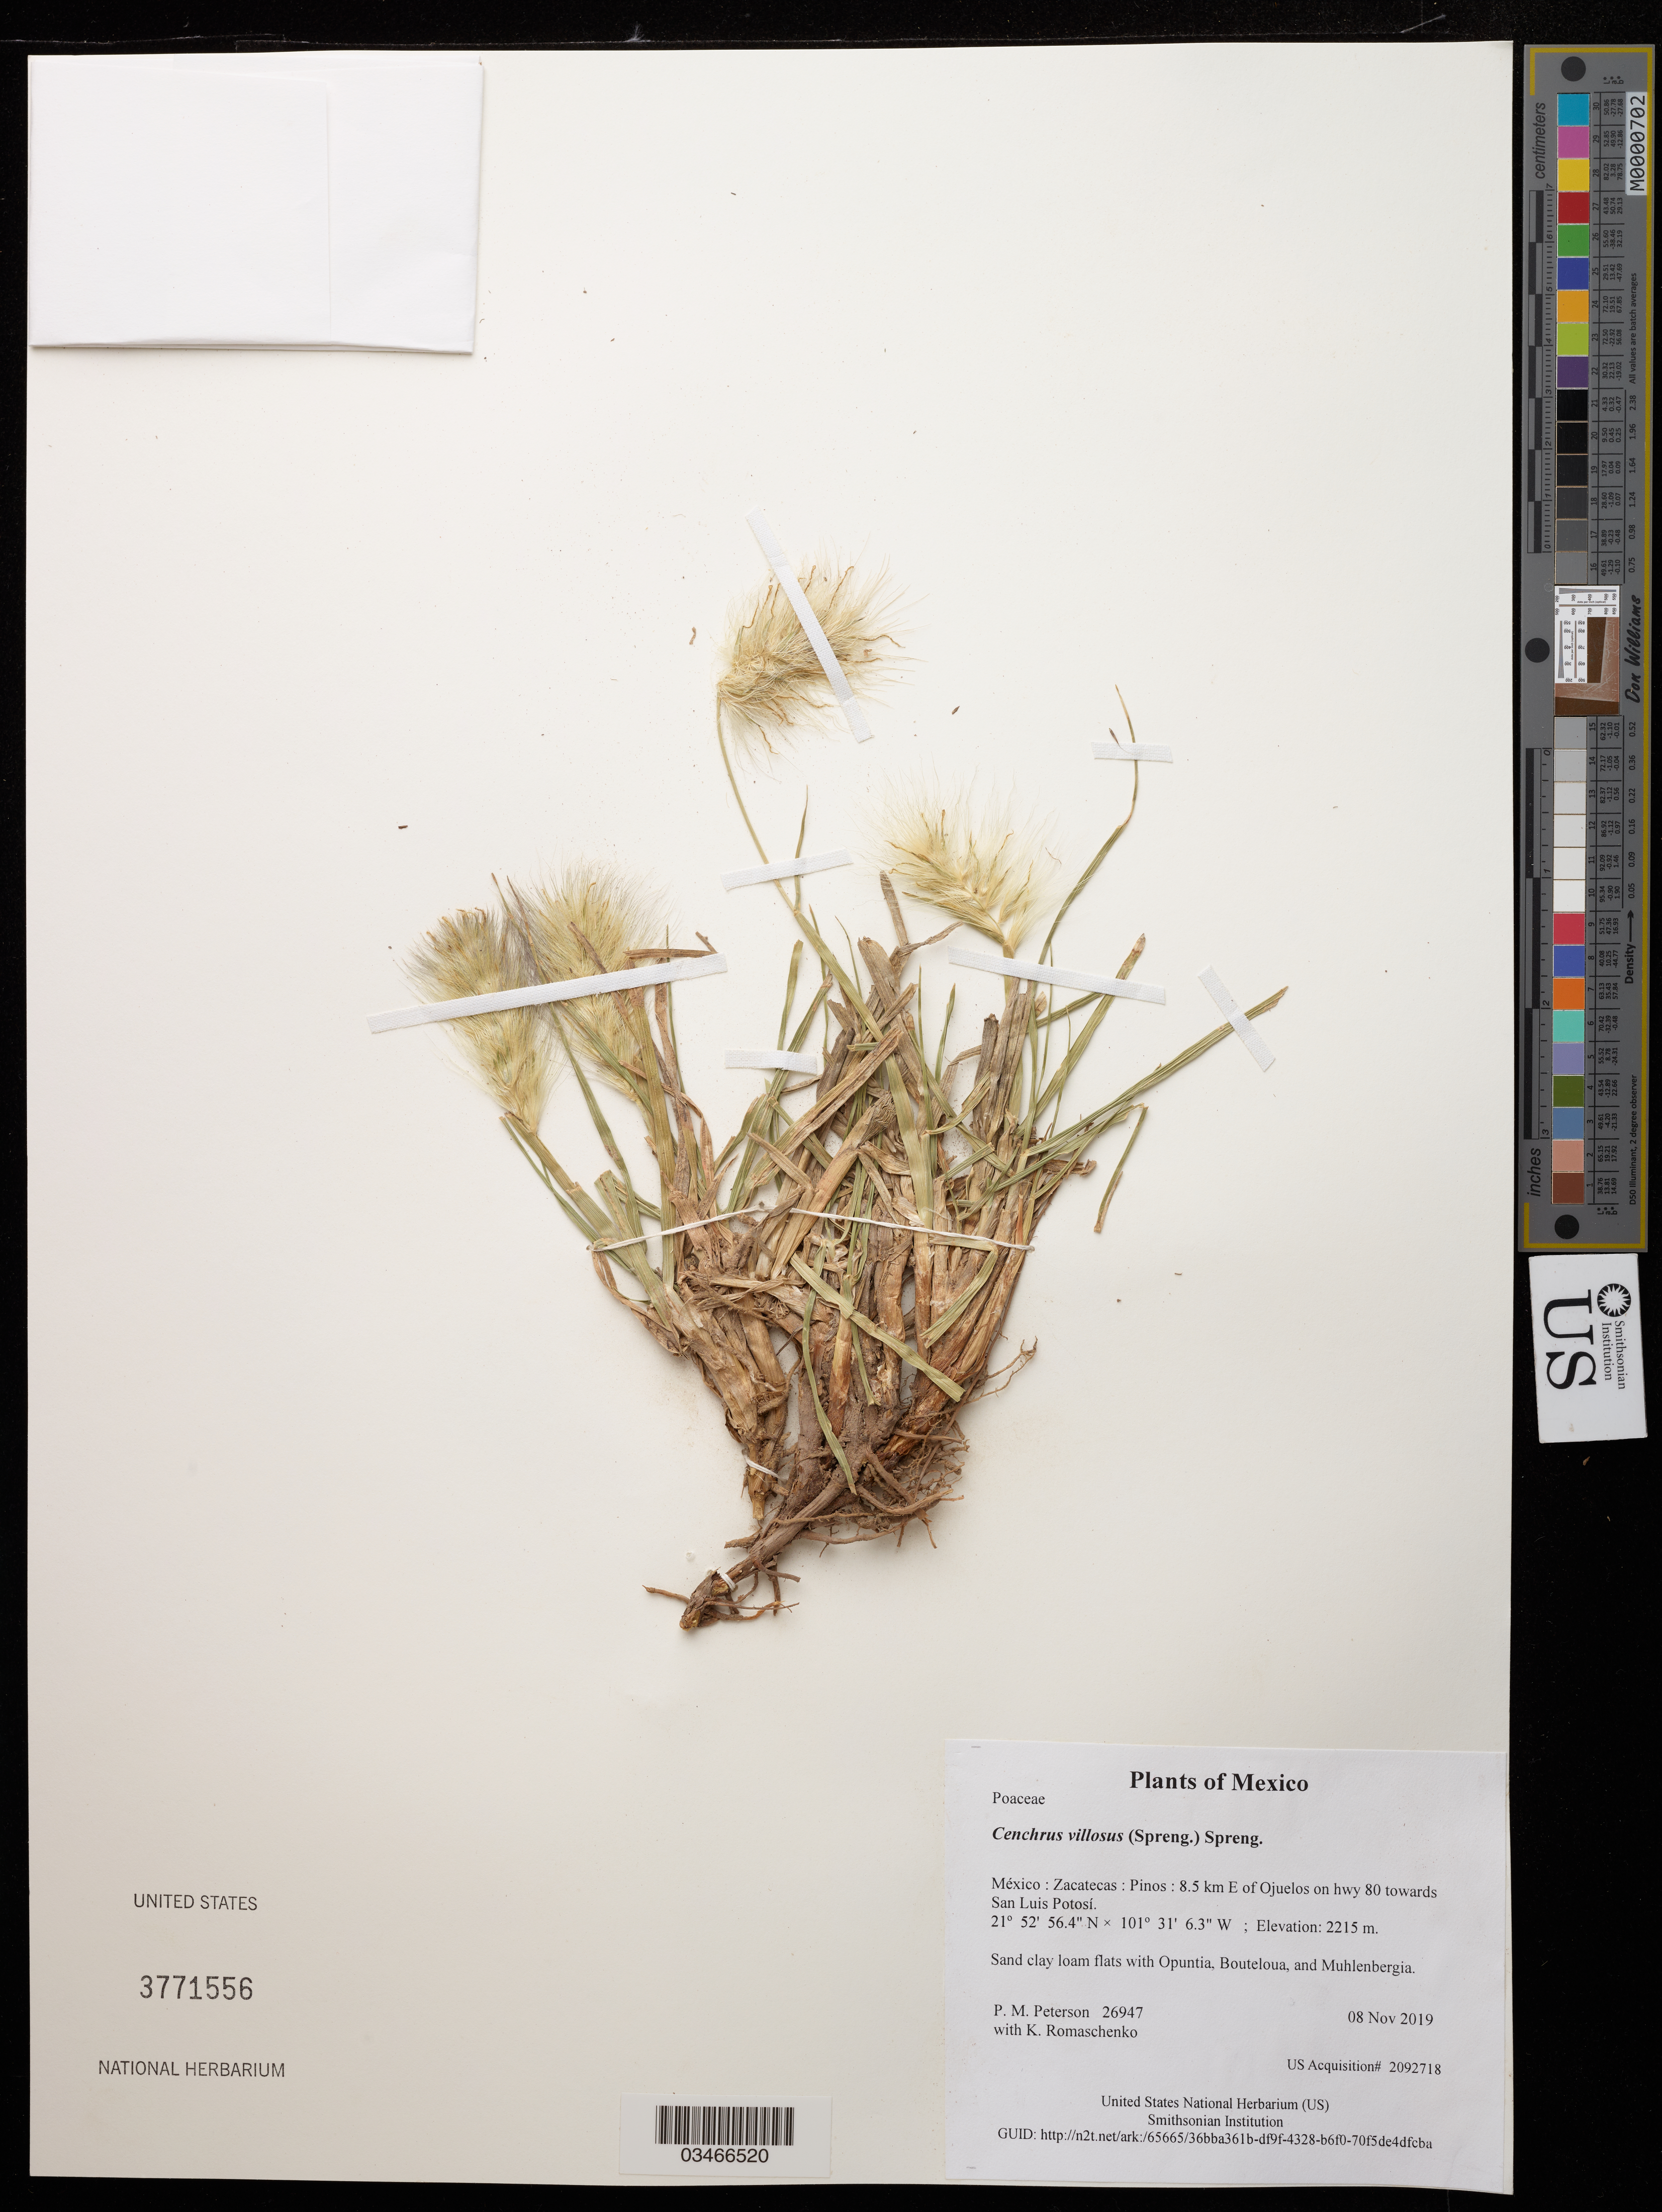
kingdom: Plantae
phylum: Tracheophyta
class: Liliopsida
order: Poales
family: Poaceae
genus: Cenchrus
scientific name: Cenchrus villosus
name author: (Spreng.) Spreng.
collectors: P. M. Peterson & K. Romaschenko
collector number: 26947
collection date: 2019-11-19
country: México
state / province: México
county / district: Toluca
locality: Nevado de Toluca National Park, NE slopes of Nevado de Toluca, on walking path to Lago La Luna and Lago del Sol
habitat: Sand clay loam flats with Opuntia, Bouteloua, and Muhlenbergia.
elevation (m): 1263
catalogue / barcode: US 3771556